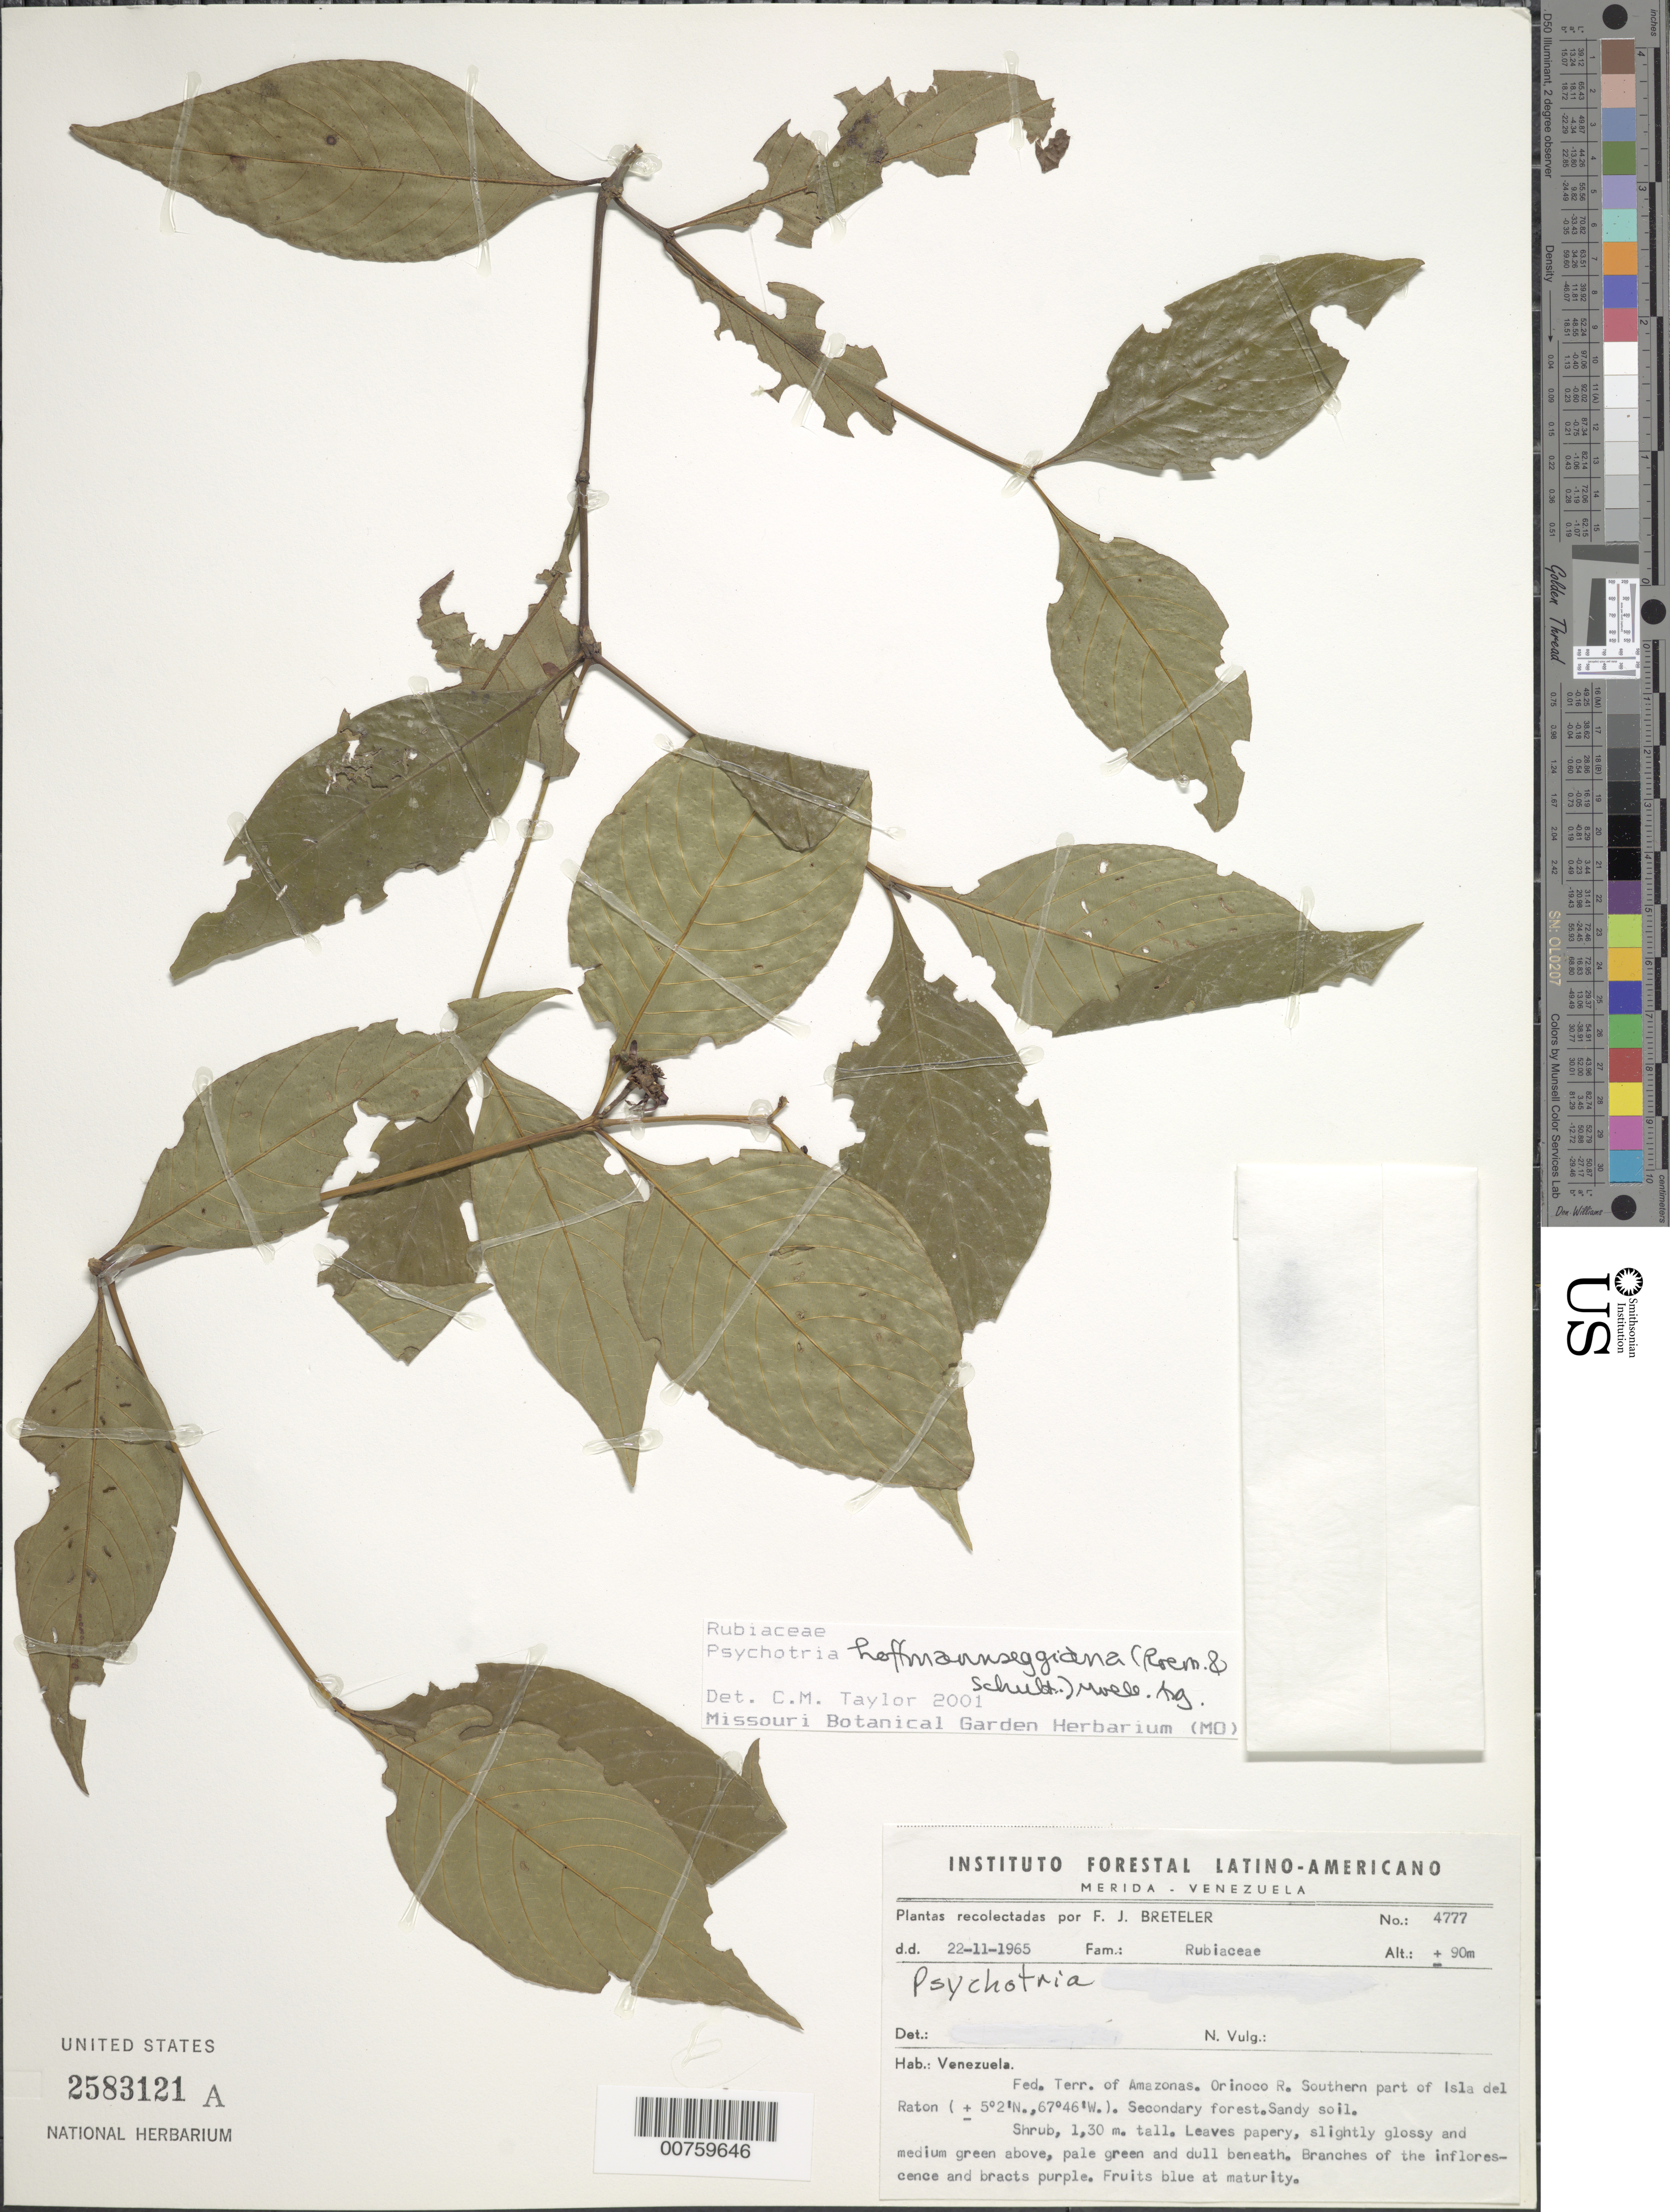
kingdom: Plantae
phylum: Tracheophyta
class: Magnoliopsida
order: Gentianales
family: Rubiaceae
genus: Psychotria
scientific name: Psychotria hoffmannseggiana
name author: (Willd. ex Roem. & Schult.) Müll. Arg.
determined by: Taylor, Charlotte M.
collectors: F. J. Breteler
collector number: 4777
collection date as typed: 22-Nov-65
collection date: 1965-11-22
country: Venezuela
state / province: Amazonas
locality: Orinoco R., southern part of Isla del Ratón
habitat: Secondary forest, sandy soil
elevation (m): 90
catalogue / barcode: US 2583121A